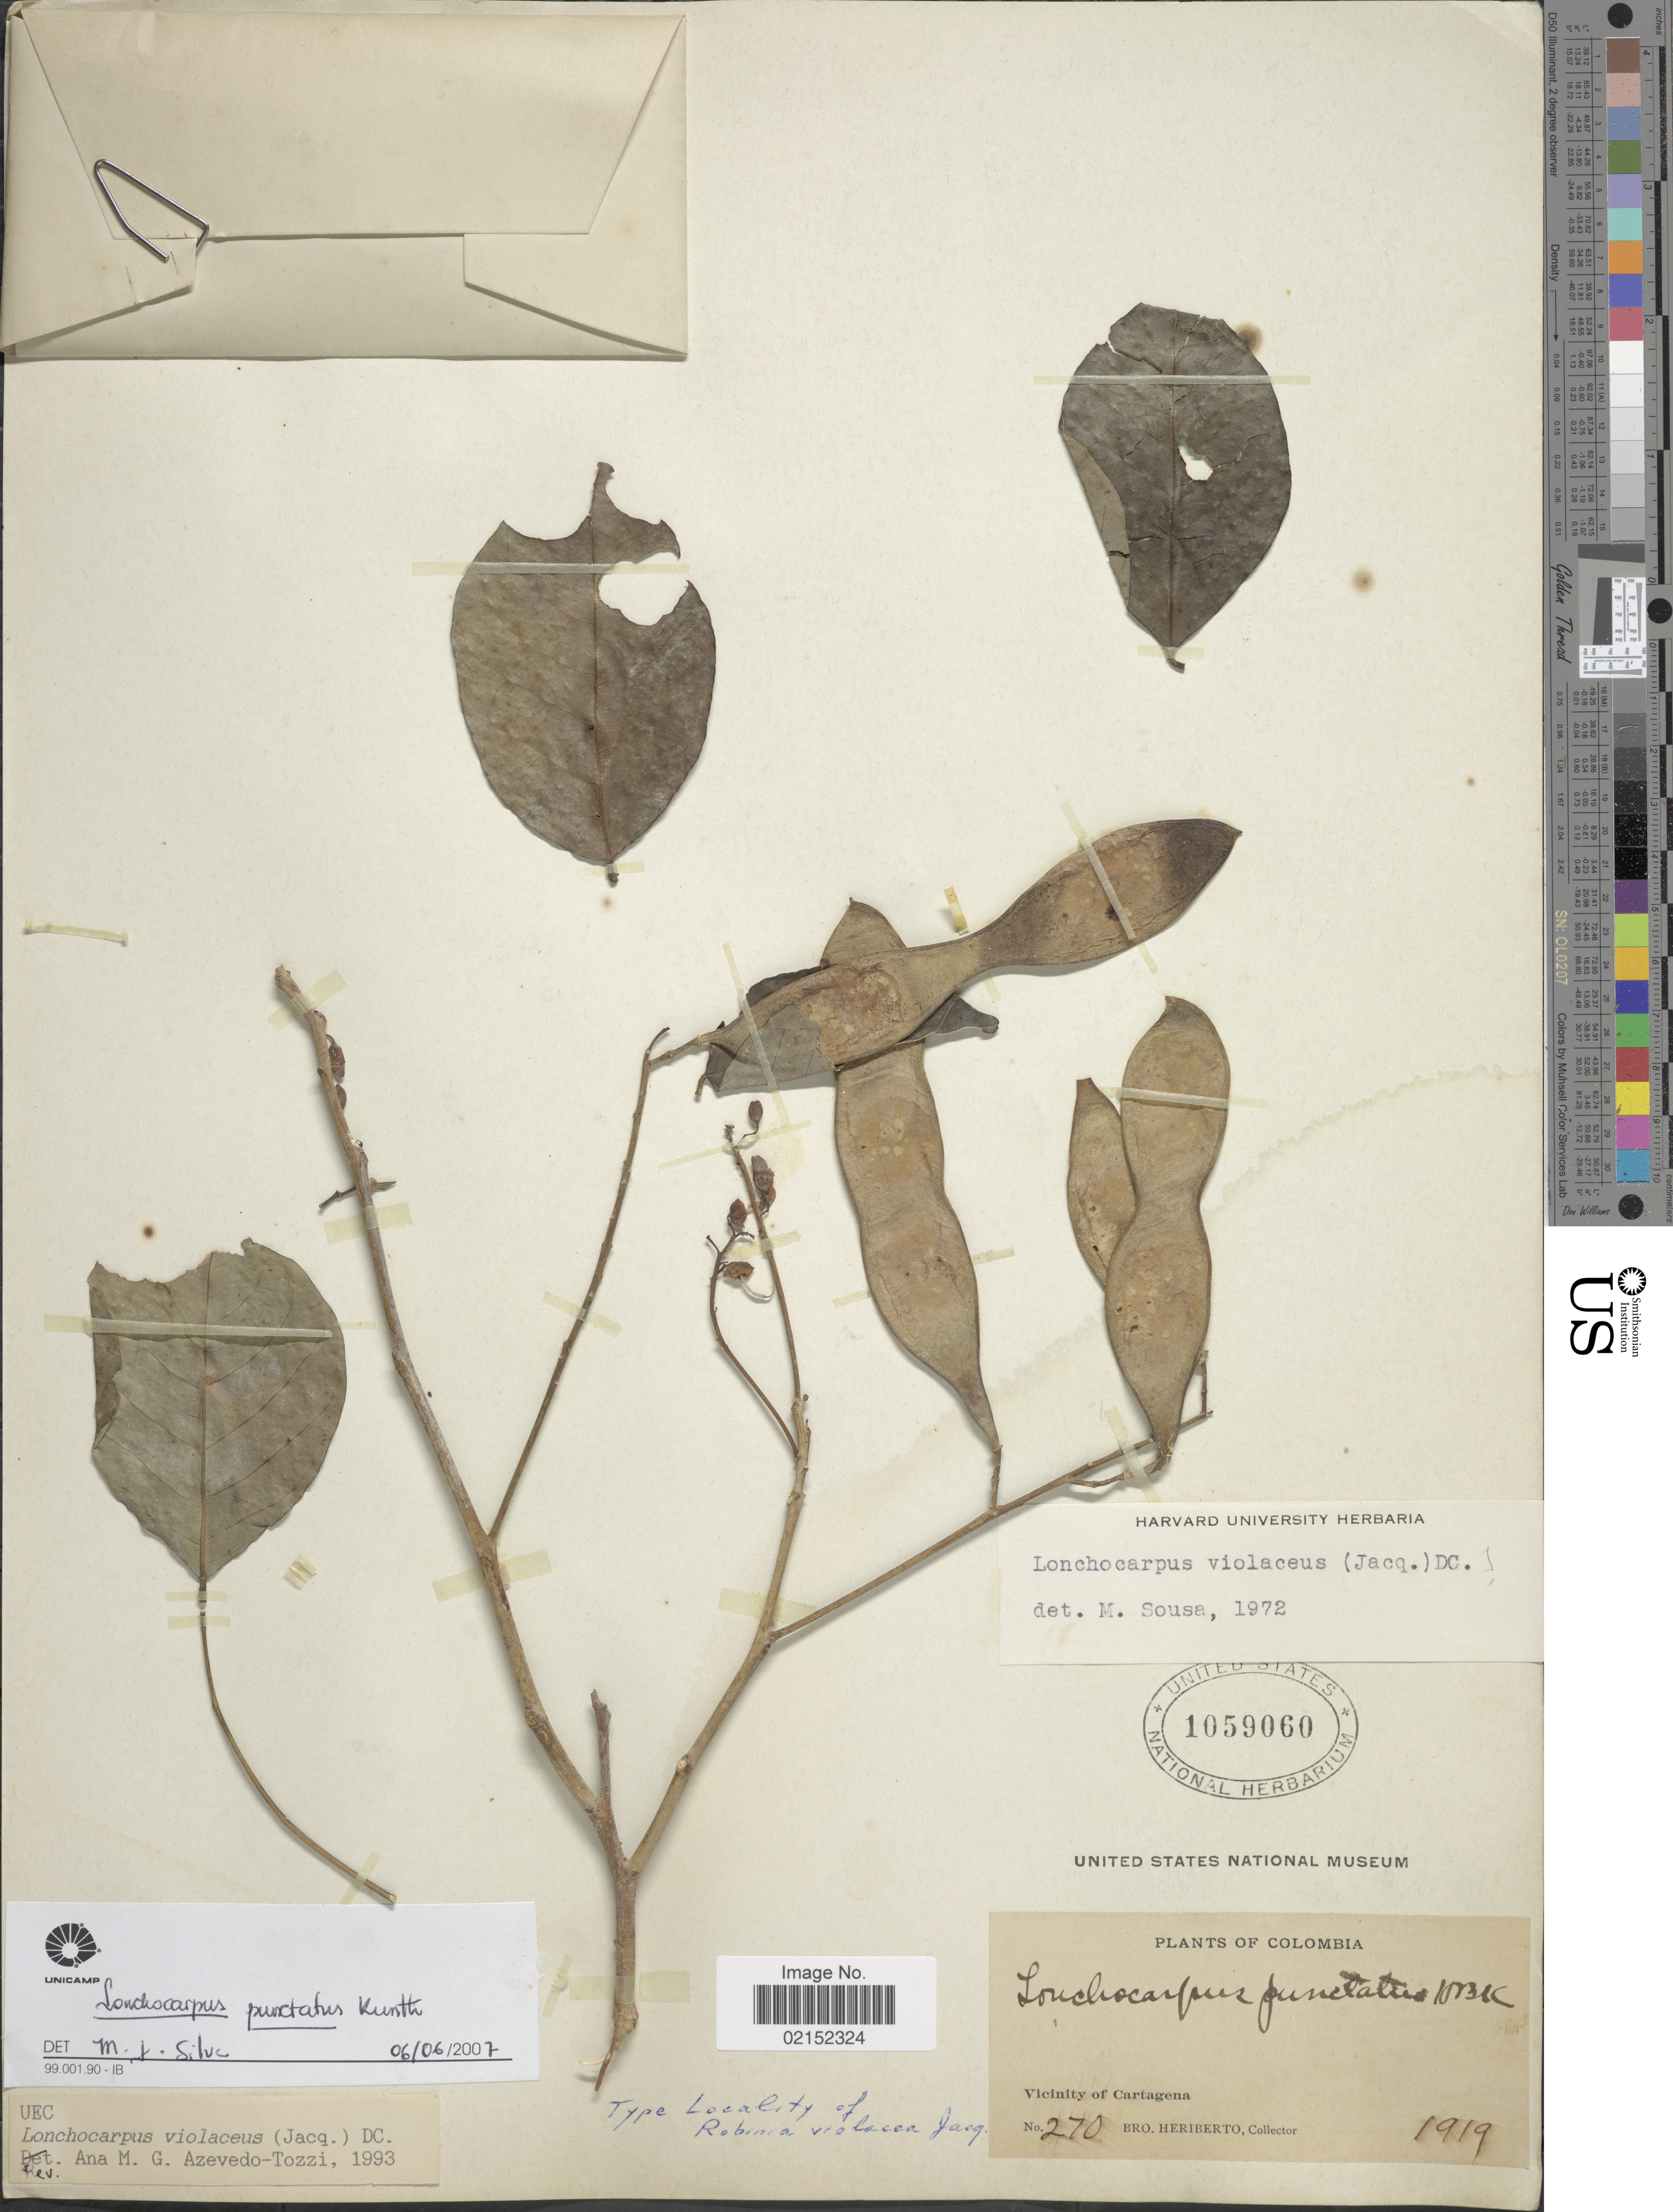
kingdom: Plantae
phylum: Tracheophyta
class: Magnoliopsida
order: Fabales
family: Fabaceae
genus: Lonchocarpus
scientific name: Lonchocarpus punctatus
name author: Kunth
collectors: B. Heriberto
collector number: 270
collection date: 1919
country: Colombia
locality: Vicinity of Cartagena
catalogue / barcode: US 1059060